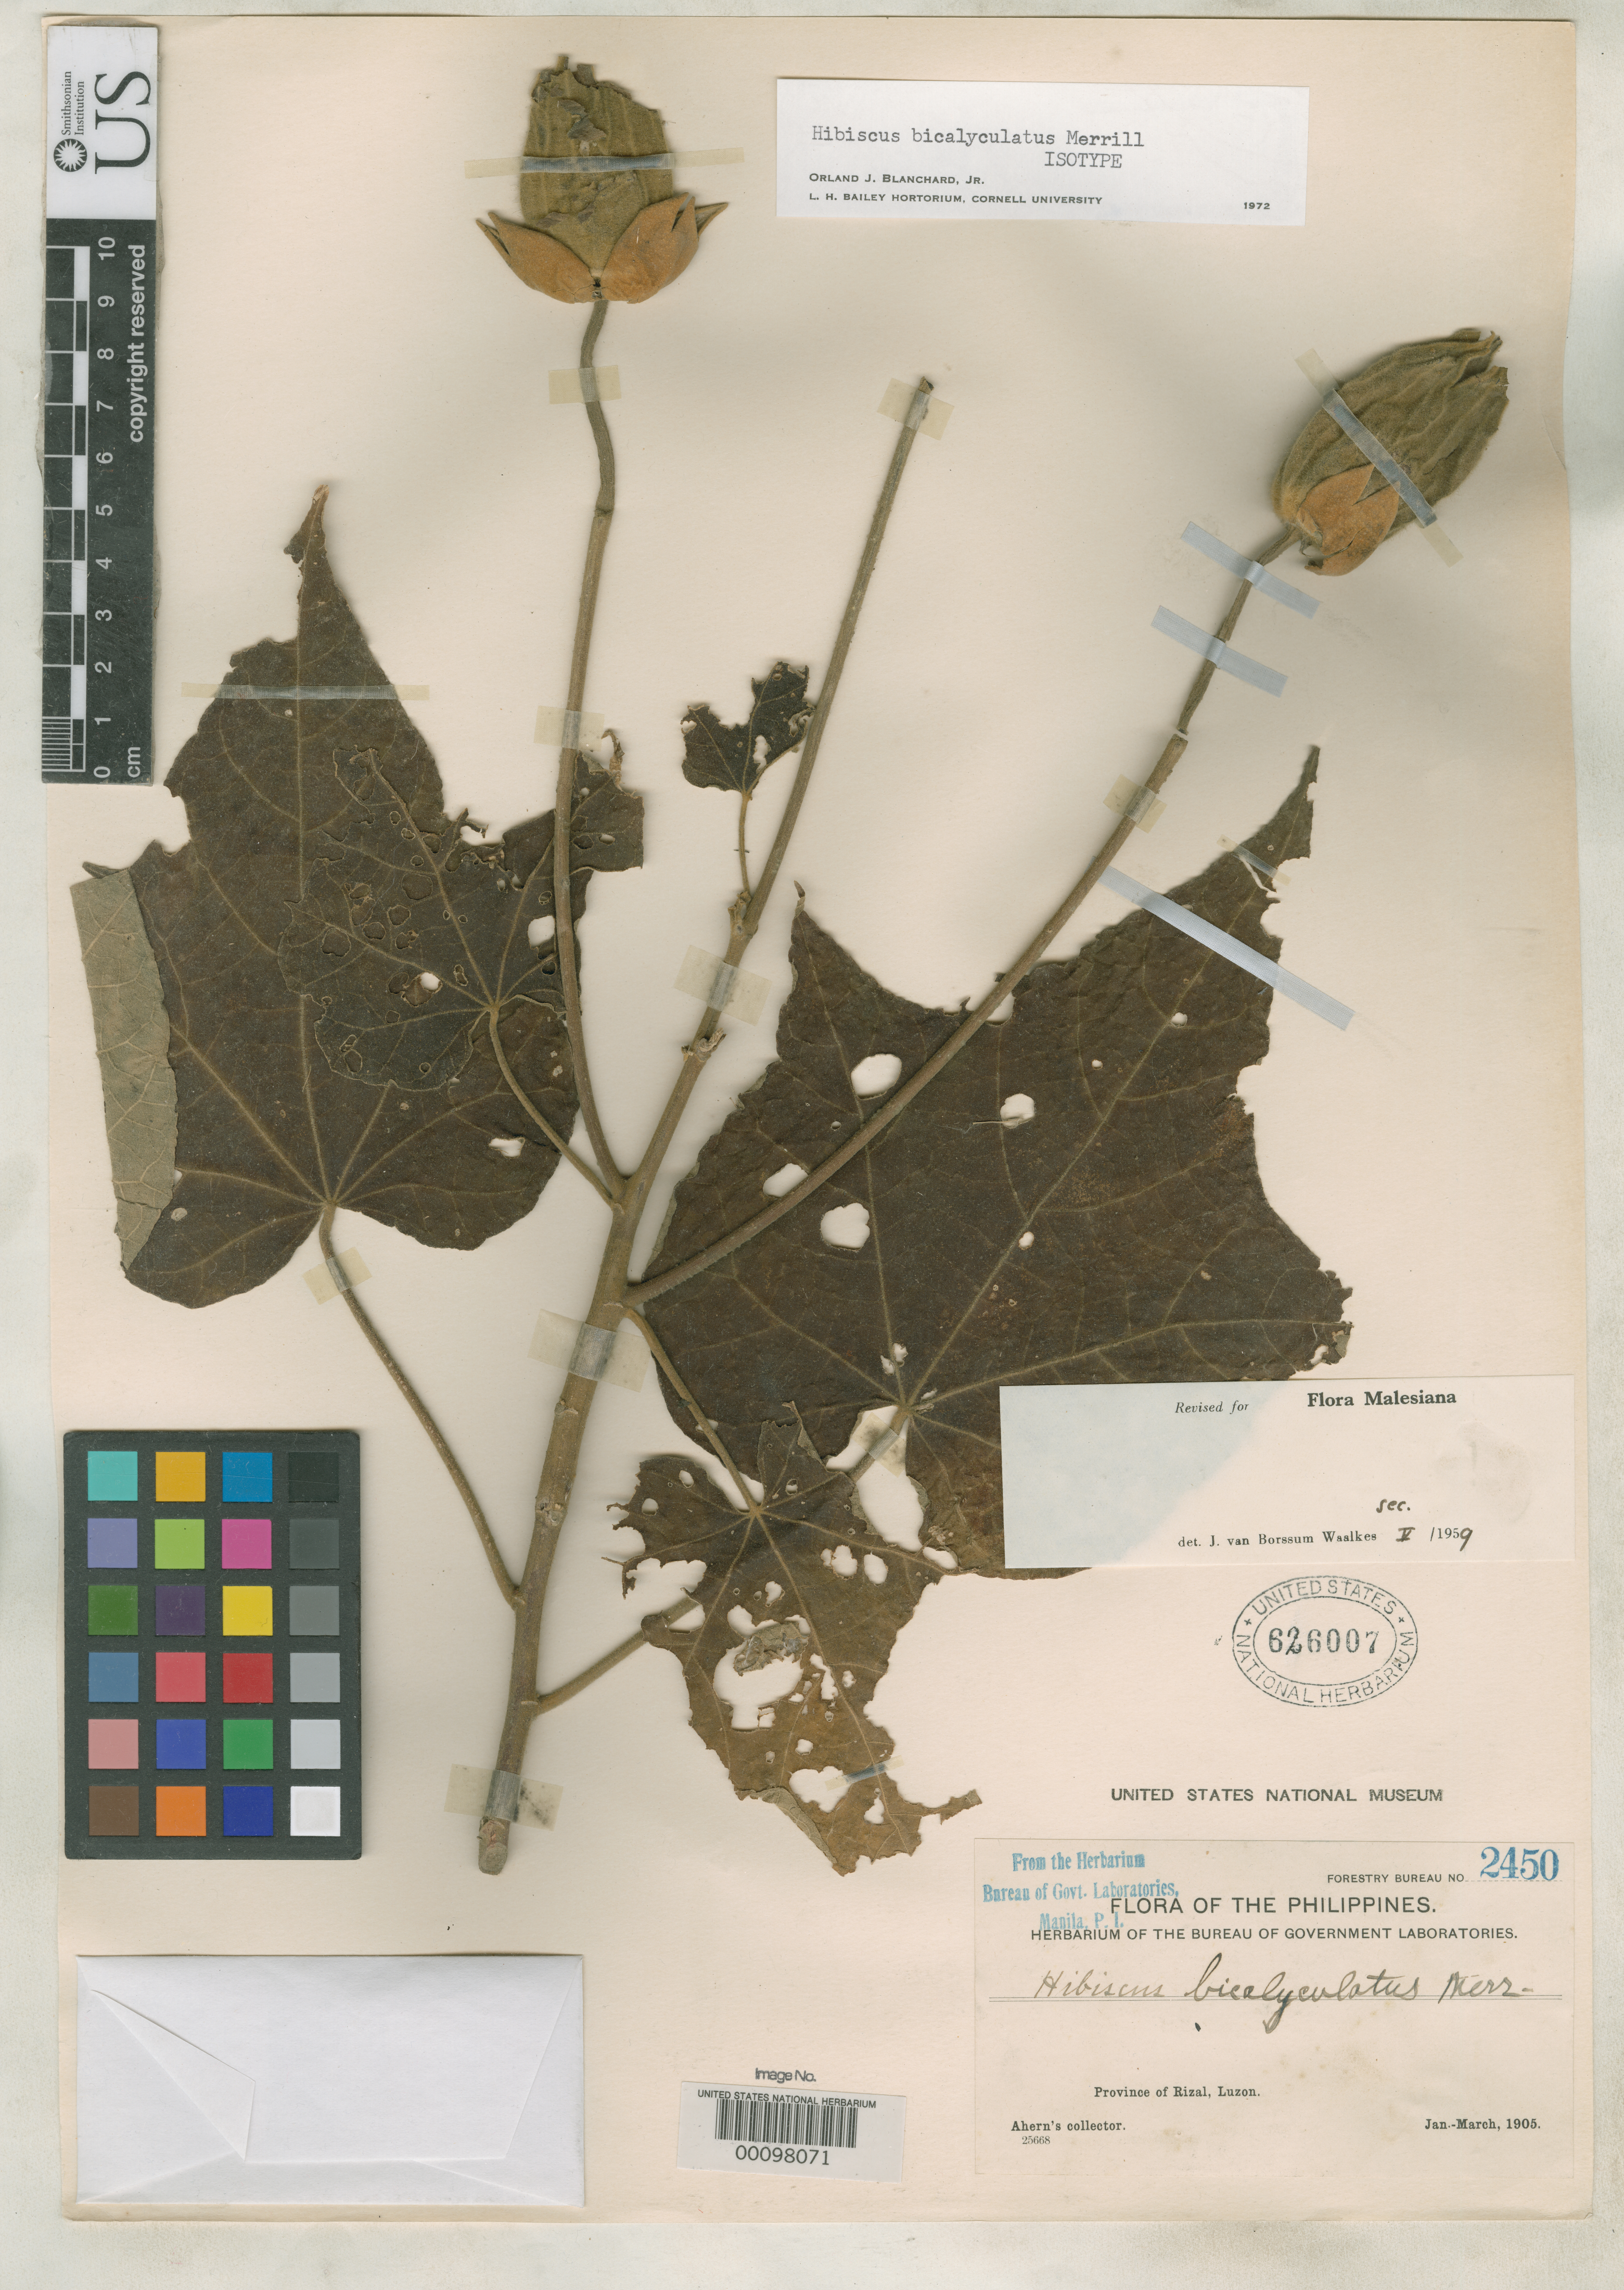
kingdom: Plantae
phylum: Tracheophyta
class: Magnoliopsida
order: Malvales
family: Malvaceae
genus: Hibiscus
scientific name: Hibiscus bicalyculatus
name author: Merr.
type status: Isotype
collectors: Ahern's collector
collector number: Bur. Sci. 2450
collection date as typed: Jan 1905 to -- Mar 1905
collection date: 1905-01/1905-03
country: Philippines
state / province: Calabarzon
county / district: Rizal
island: Luzon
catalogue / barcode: US 626007